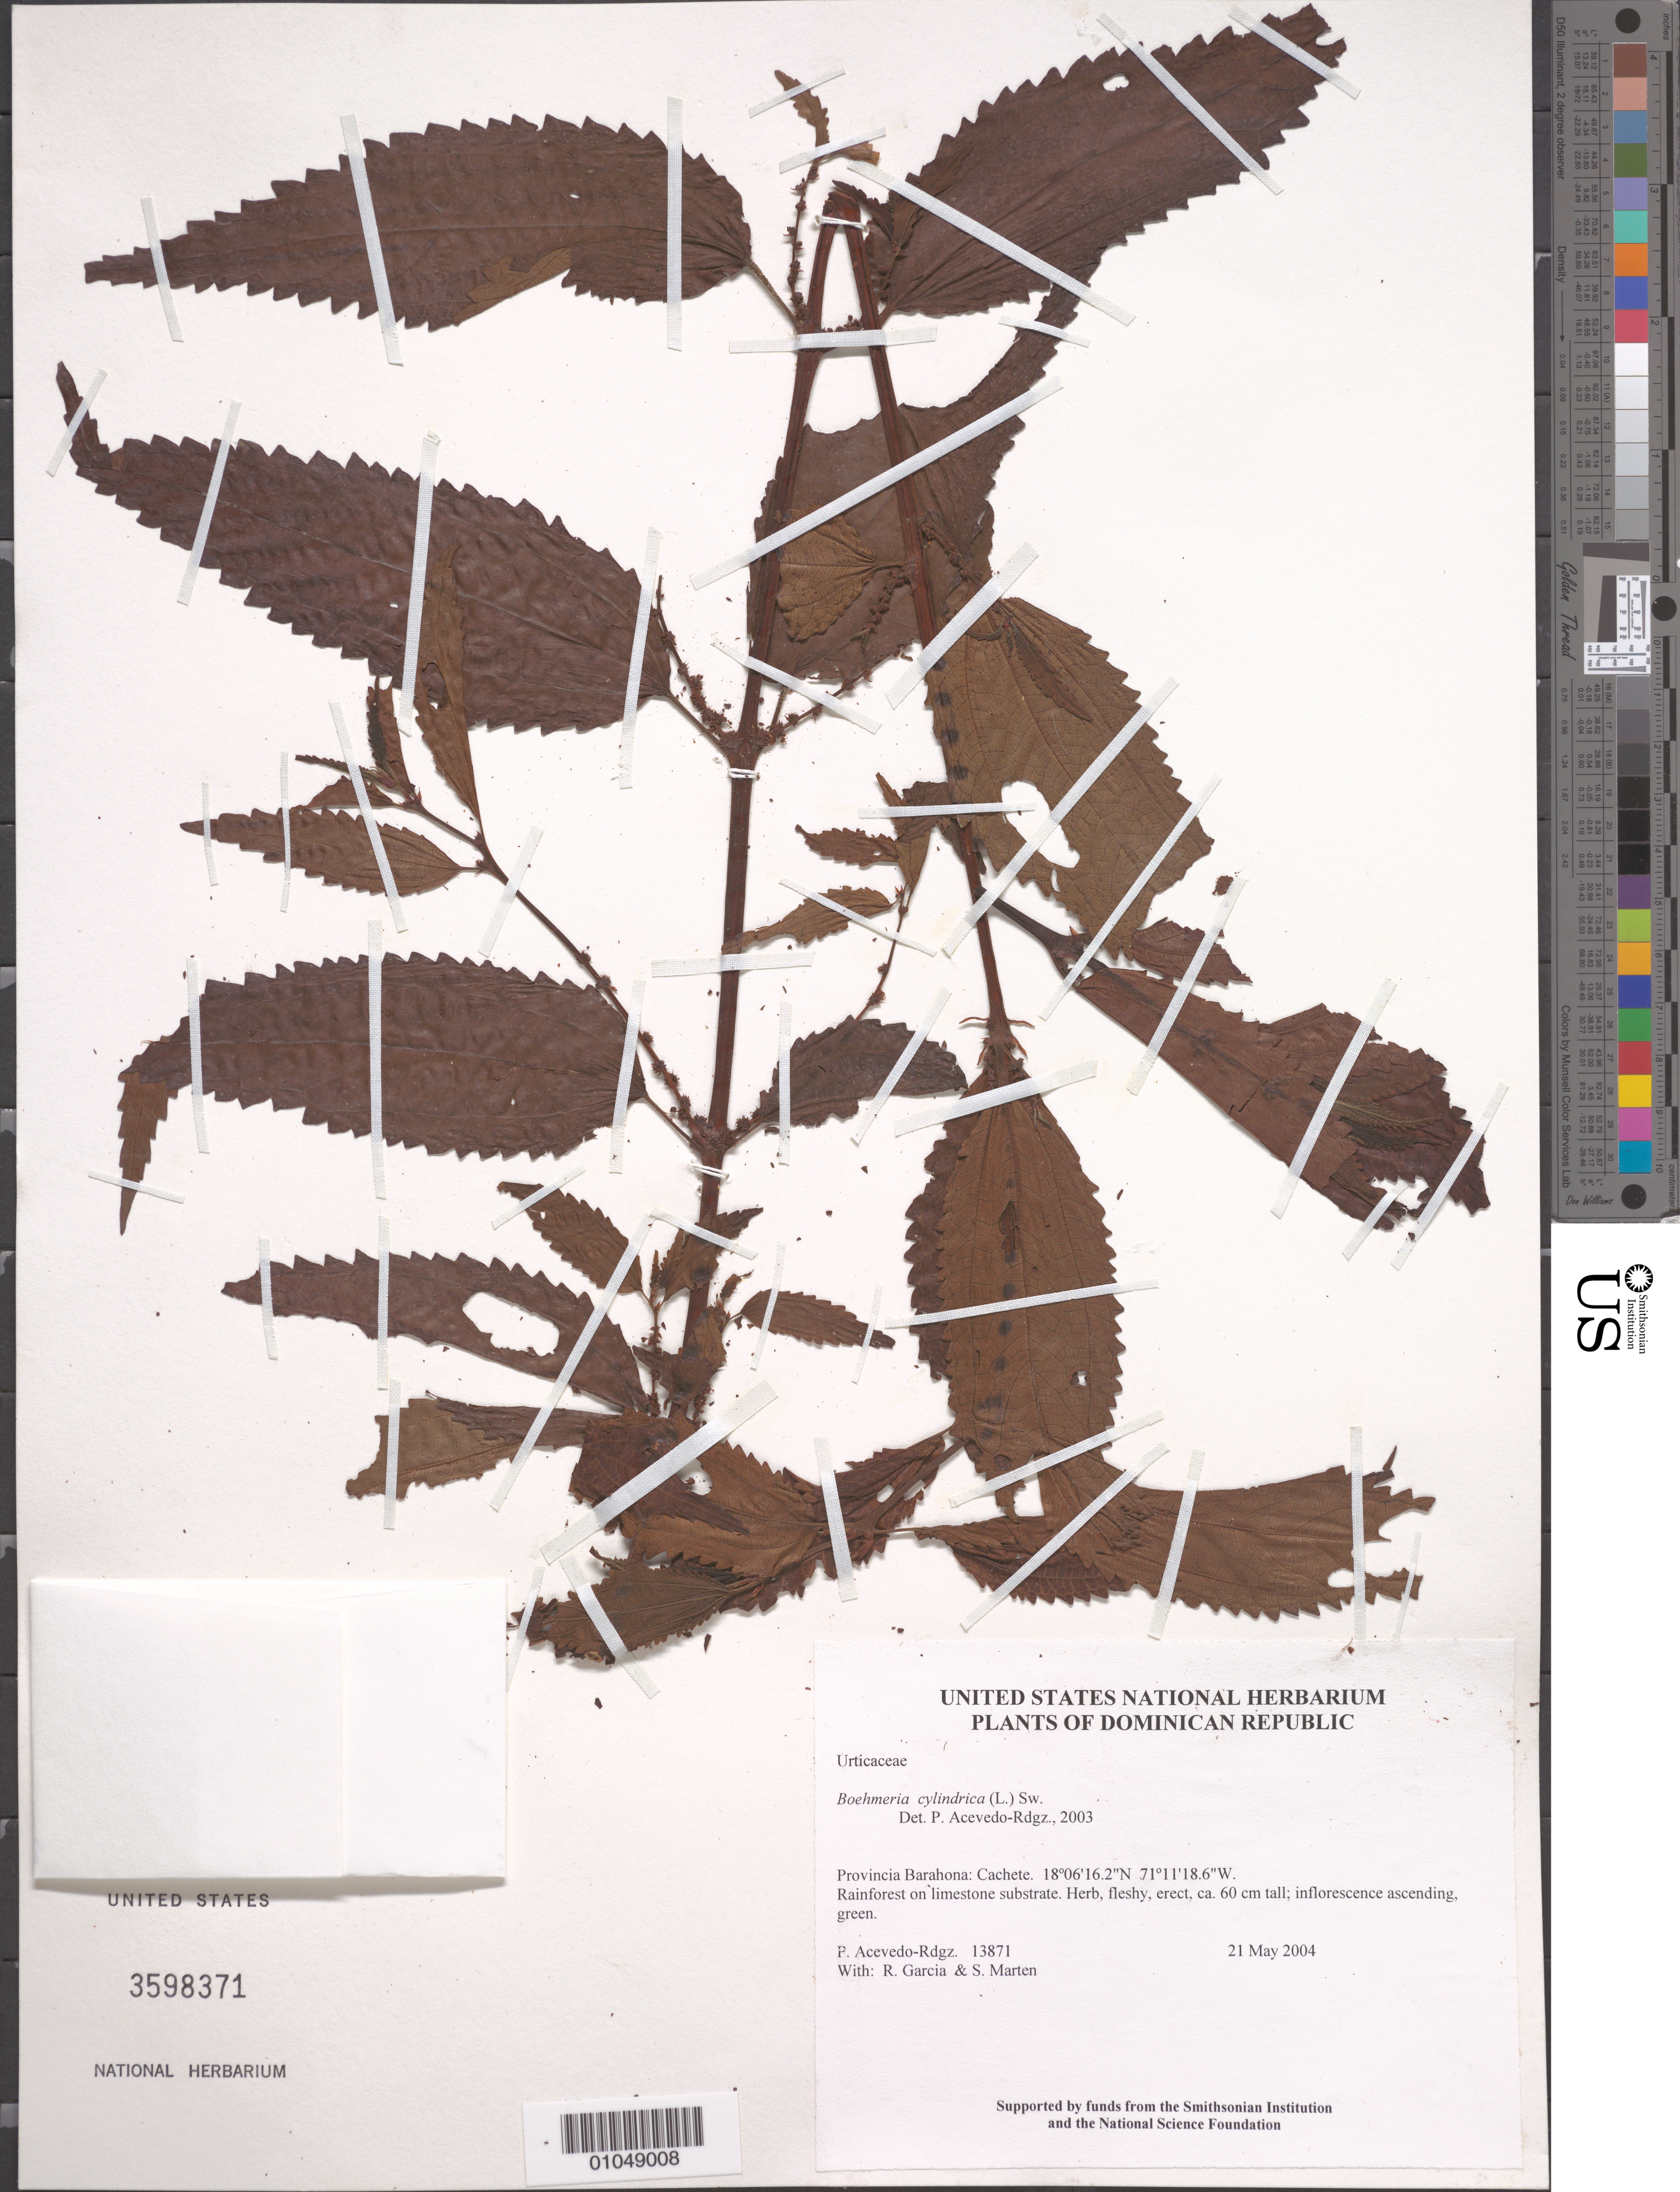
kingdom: Plantae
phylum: Tracheophyta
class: Magnoliopsida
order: Rosales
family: Urticaceae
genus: Boehmeria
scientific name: Boehmeria cylindrica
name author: (L.) Sw.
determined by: Acevedo-Rodríguez, P., (BOT), Smithsonian Institution - National Museum of Natural History (UNITED STATES)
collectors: P. Acevedo-Rodr., R. G. García & S. Marten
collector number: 13871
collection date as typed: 21 May 2004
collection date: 2004-05-21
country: Dominican Republic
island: Hispaniola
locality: Provincia Barahona: Cachete.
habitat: Rainforest on limestone substrate.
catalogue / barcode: US 3598371